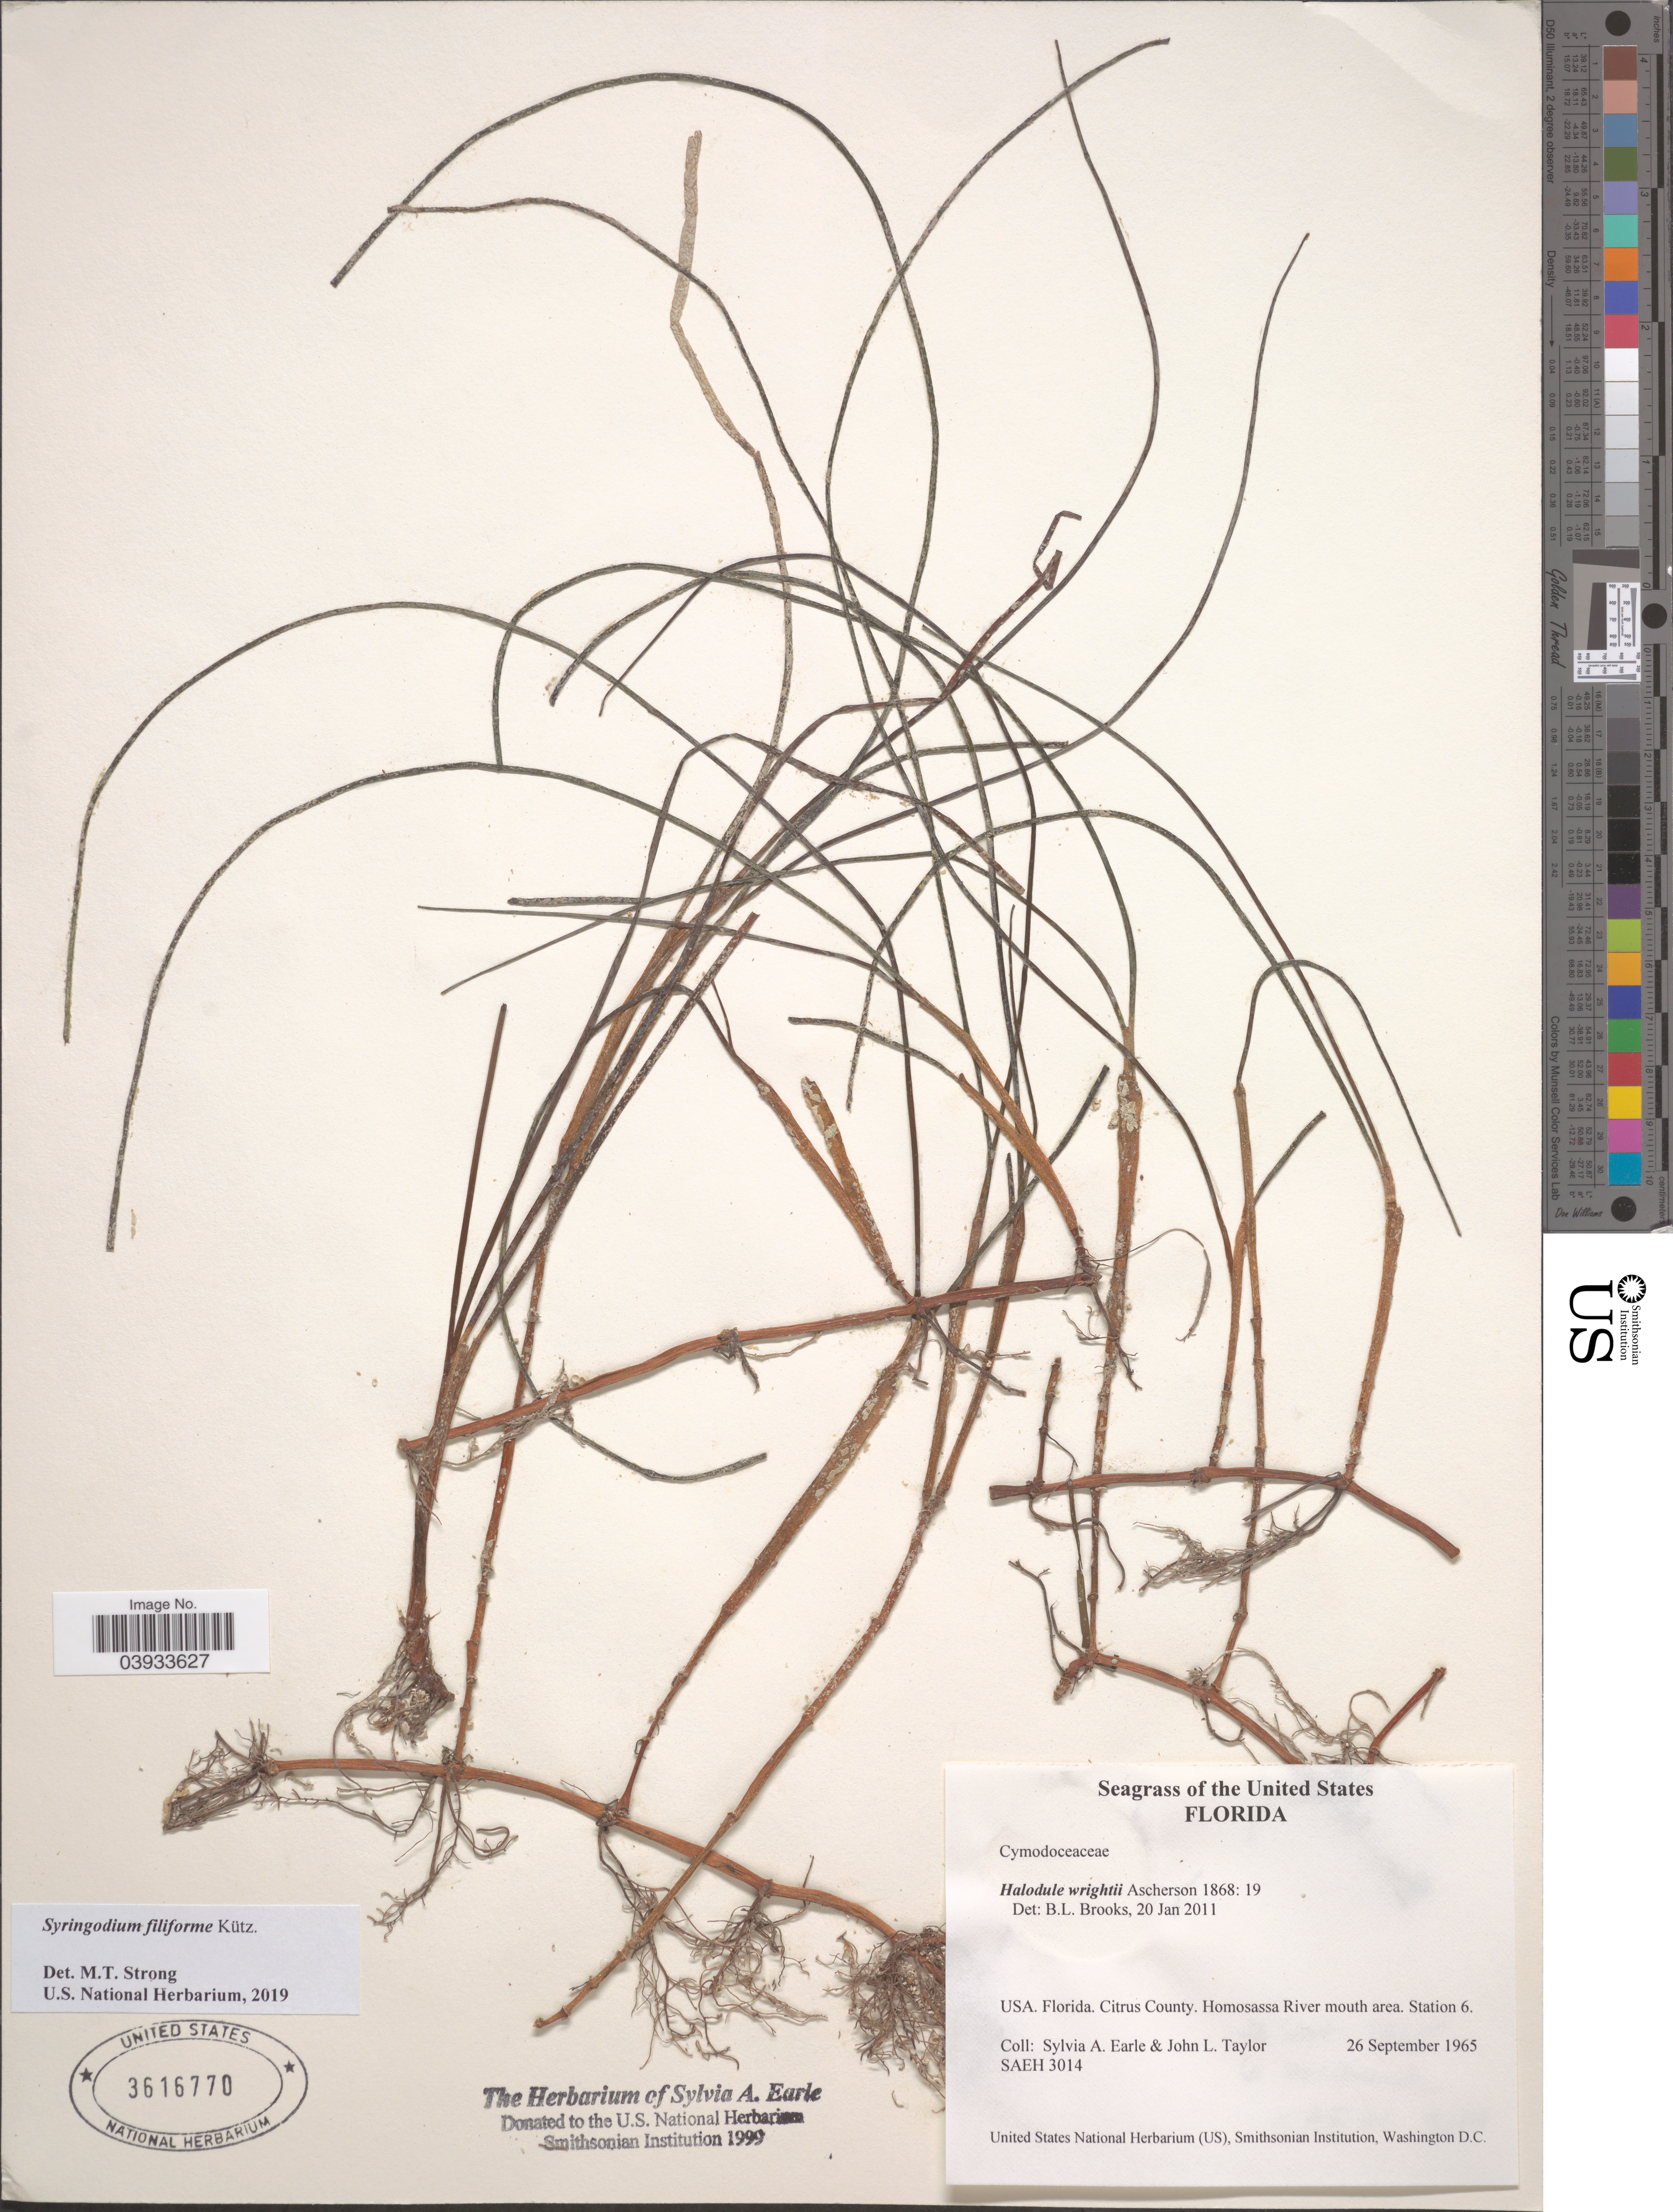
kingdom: Plantae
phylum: Tracheophyta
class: Liliopsida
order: Alismatales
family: Cymodoceaceae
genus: Syringodium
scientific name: Syringodium filiforme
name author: Kütz.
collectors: S. A. Earle & J. L. Taylor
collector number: SAEH3014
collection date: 1965-09-26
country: United States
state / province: Florida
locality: Citrus County. Homosassa River mouth area. Station 6.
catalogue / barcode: US 3616770